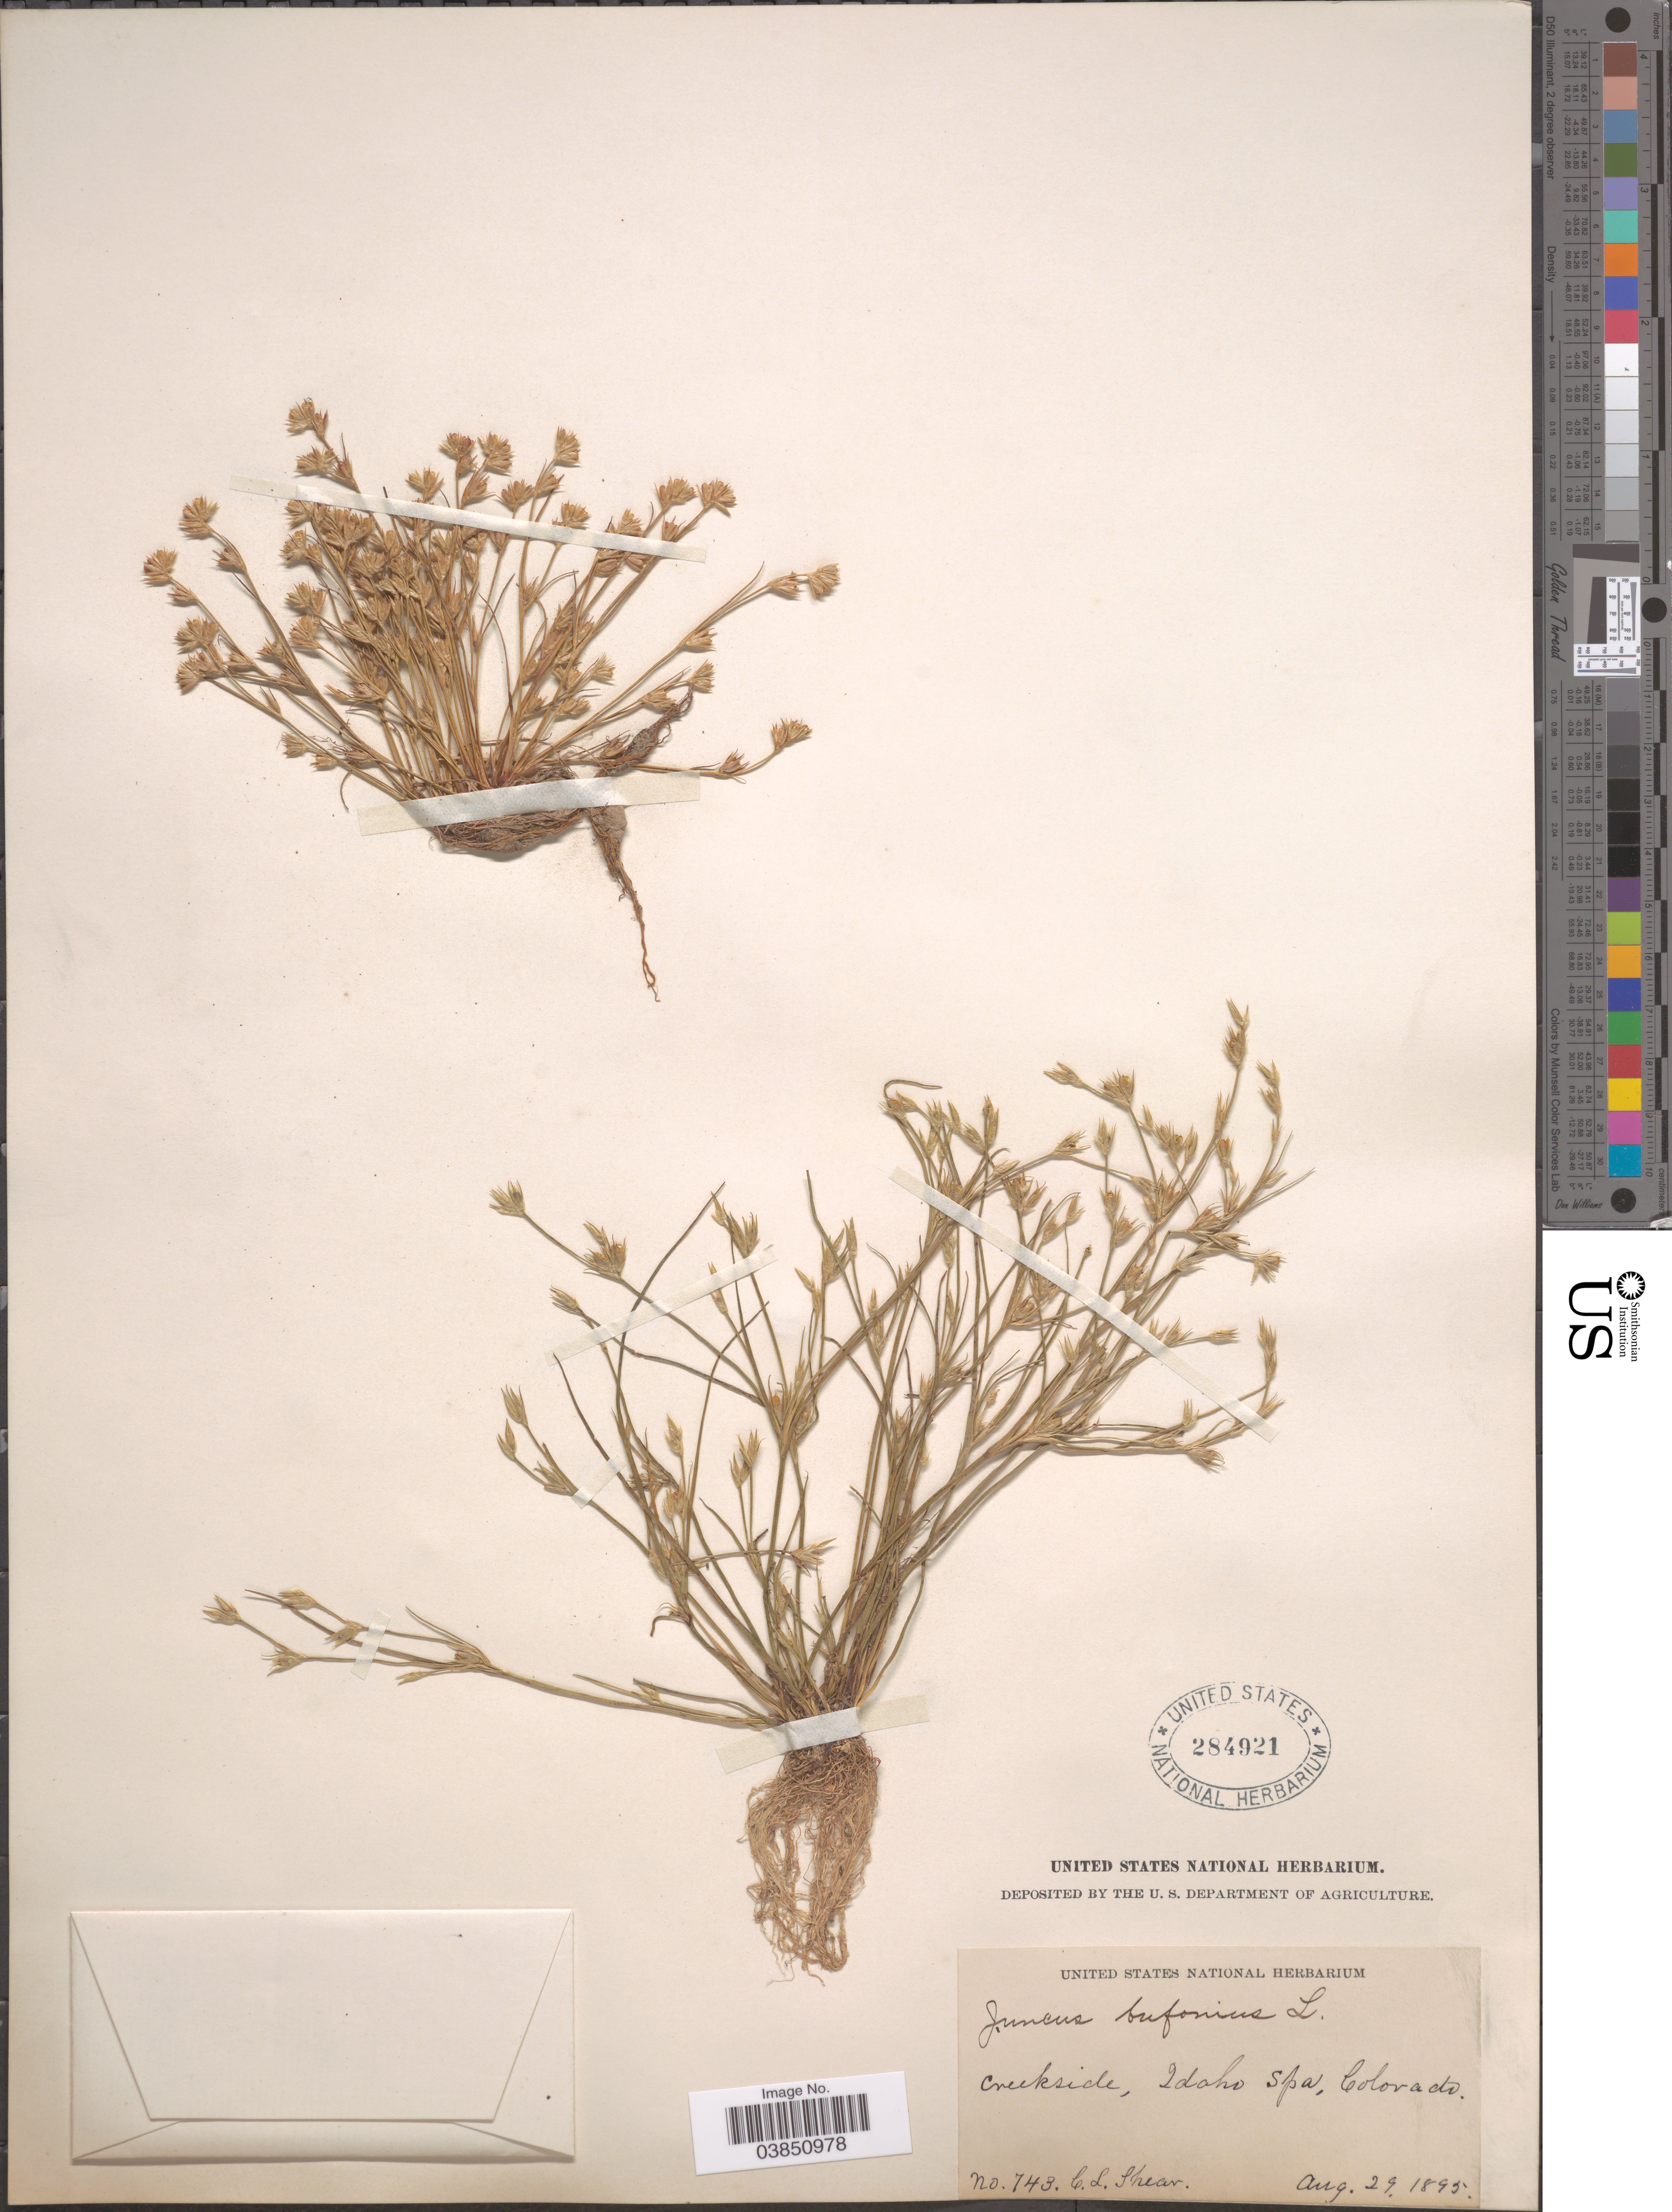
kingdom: Plantae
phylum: Tracheophyta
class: Liliopsida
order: Poales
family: Juncaceae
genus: Juncus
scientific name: Juncus bufonius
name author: L.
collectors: C. L. Shear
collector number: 743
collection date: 1895-08-29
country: United States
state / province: Colorado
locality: Creekside, Idaho Spa.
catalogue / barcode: US 284921